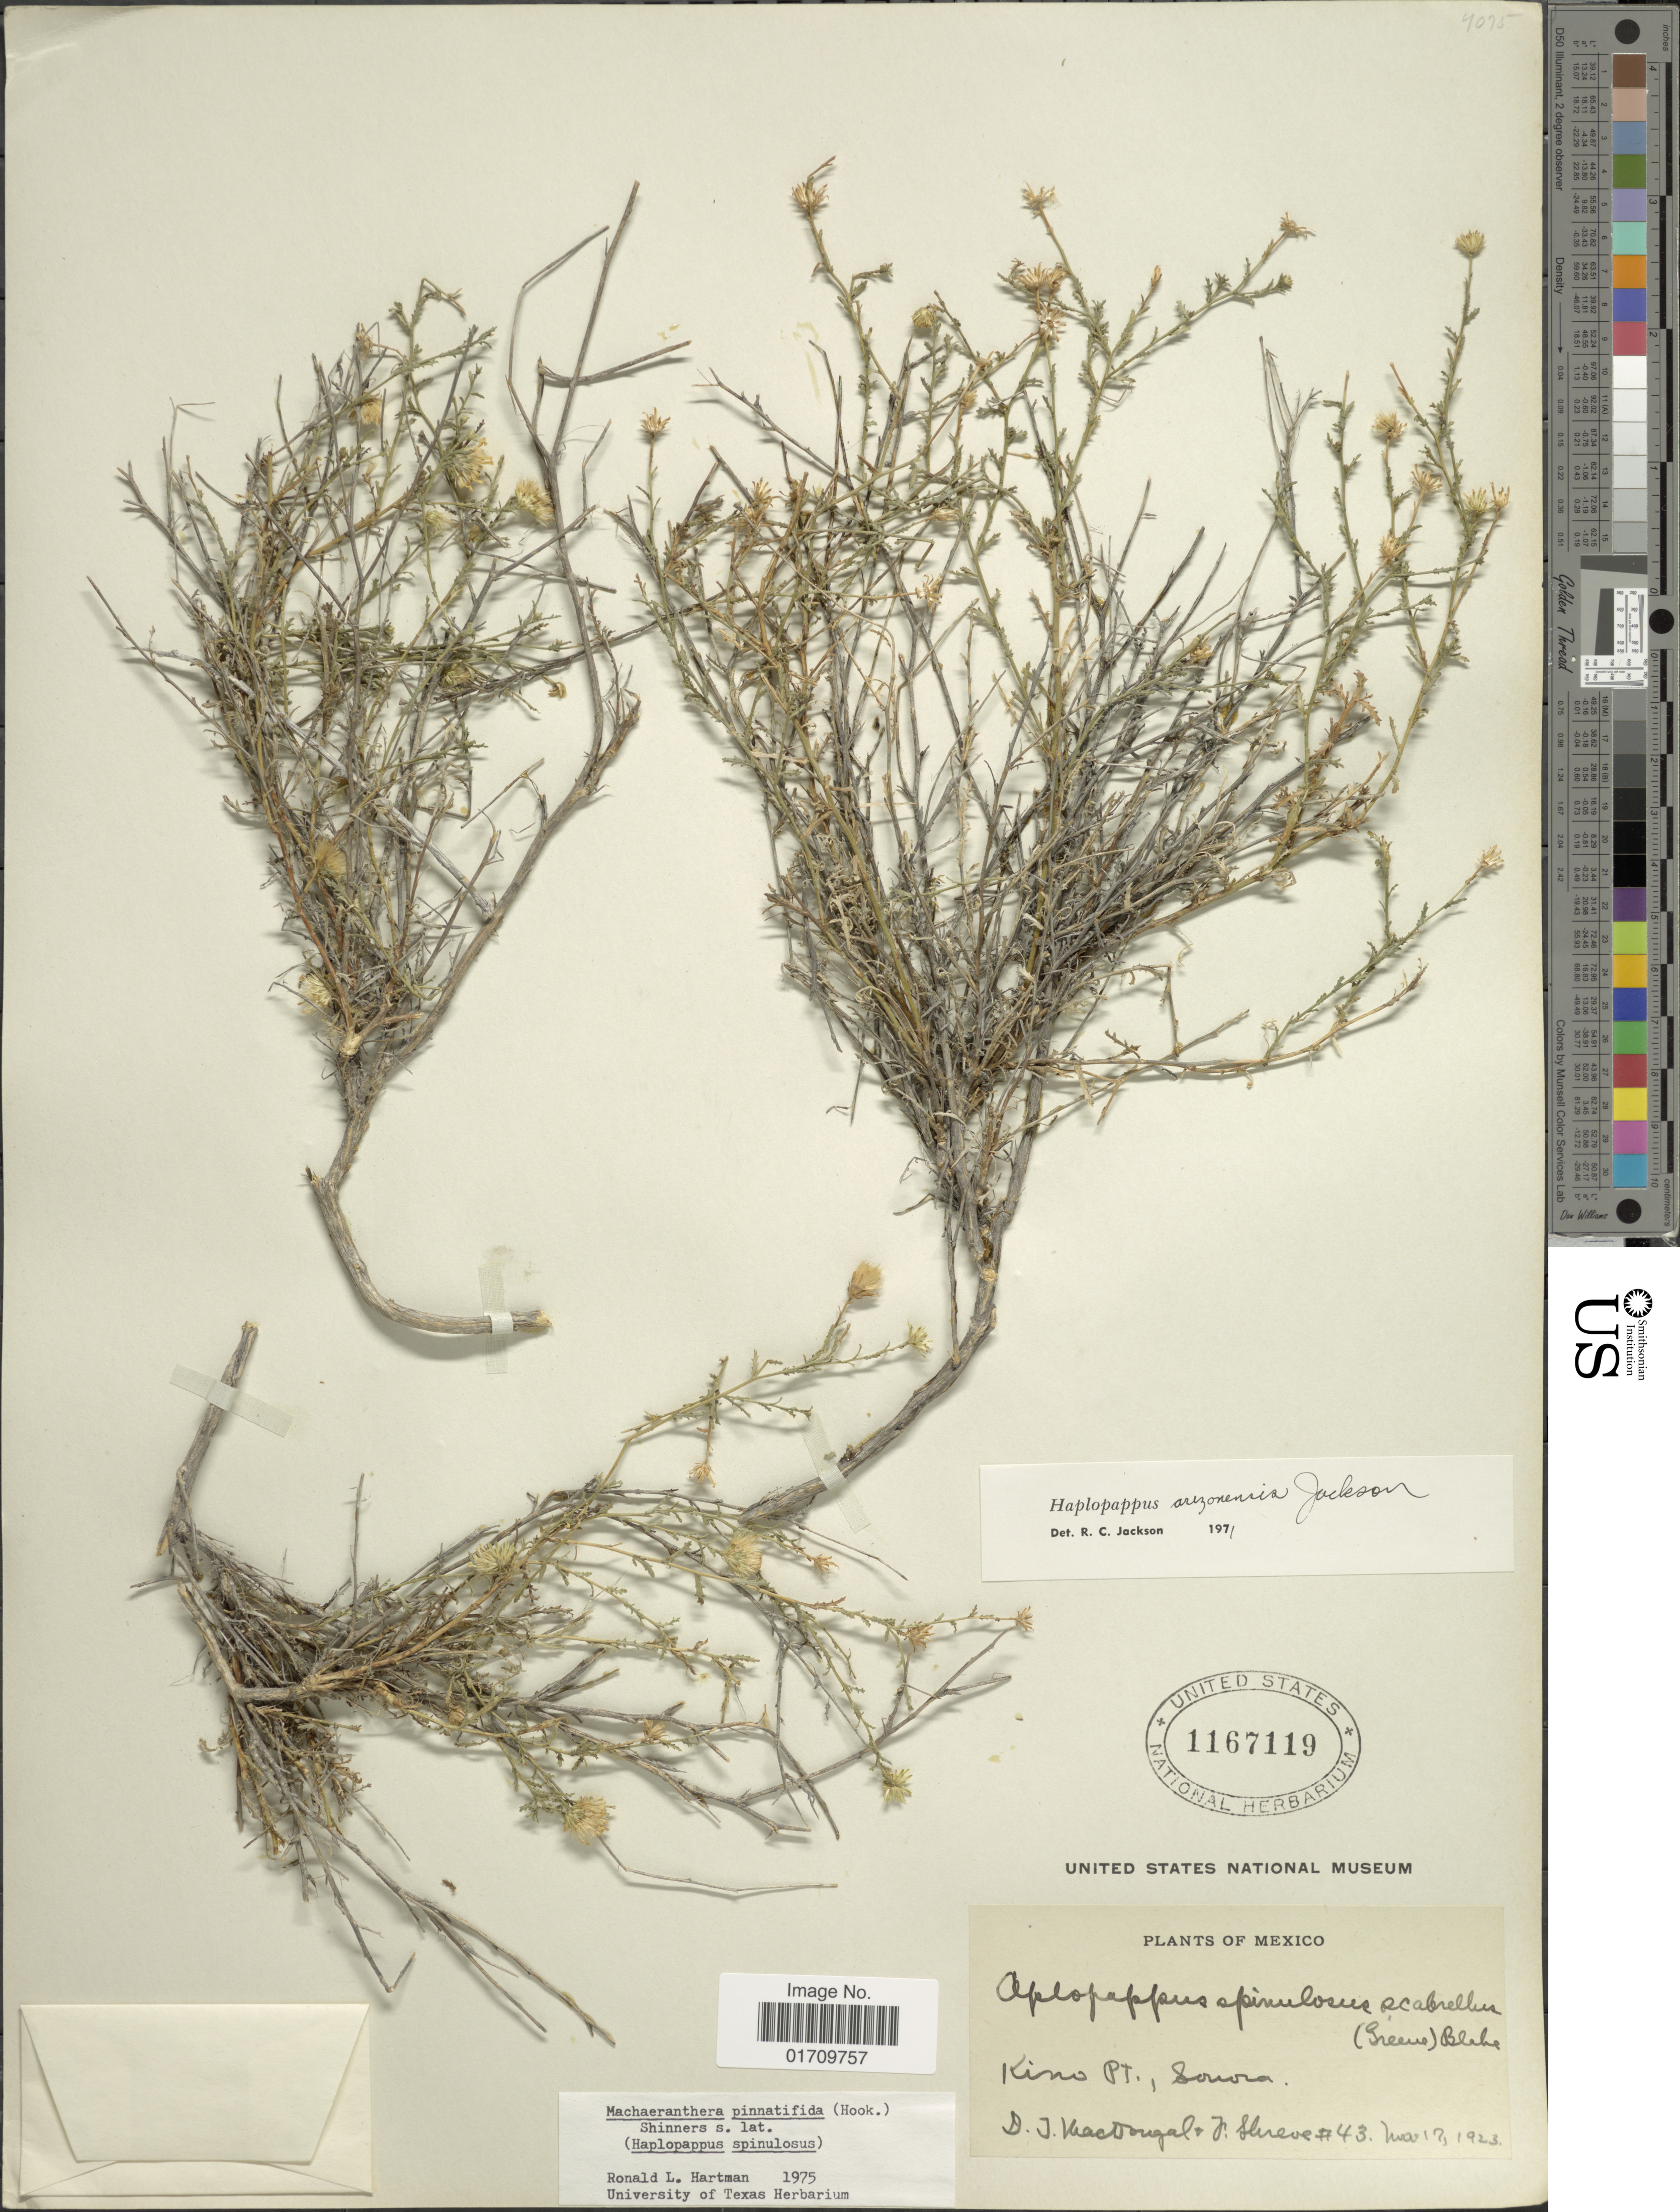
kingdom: Plantae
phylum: Tracheophyta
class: Magnoliopsida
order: Asterales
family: Asteraceae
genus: Machaeranthera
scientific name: Machaeranthera pinnatifida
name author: (Hook.) Shinners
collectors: D. T. MacDougal & F. Shreve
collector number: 43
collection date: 1923-11-17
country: Mexico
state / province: Sonora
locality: Kino Pt.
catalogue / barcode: US 1167119